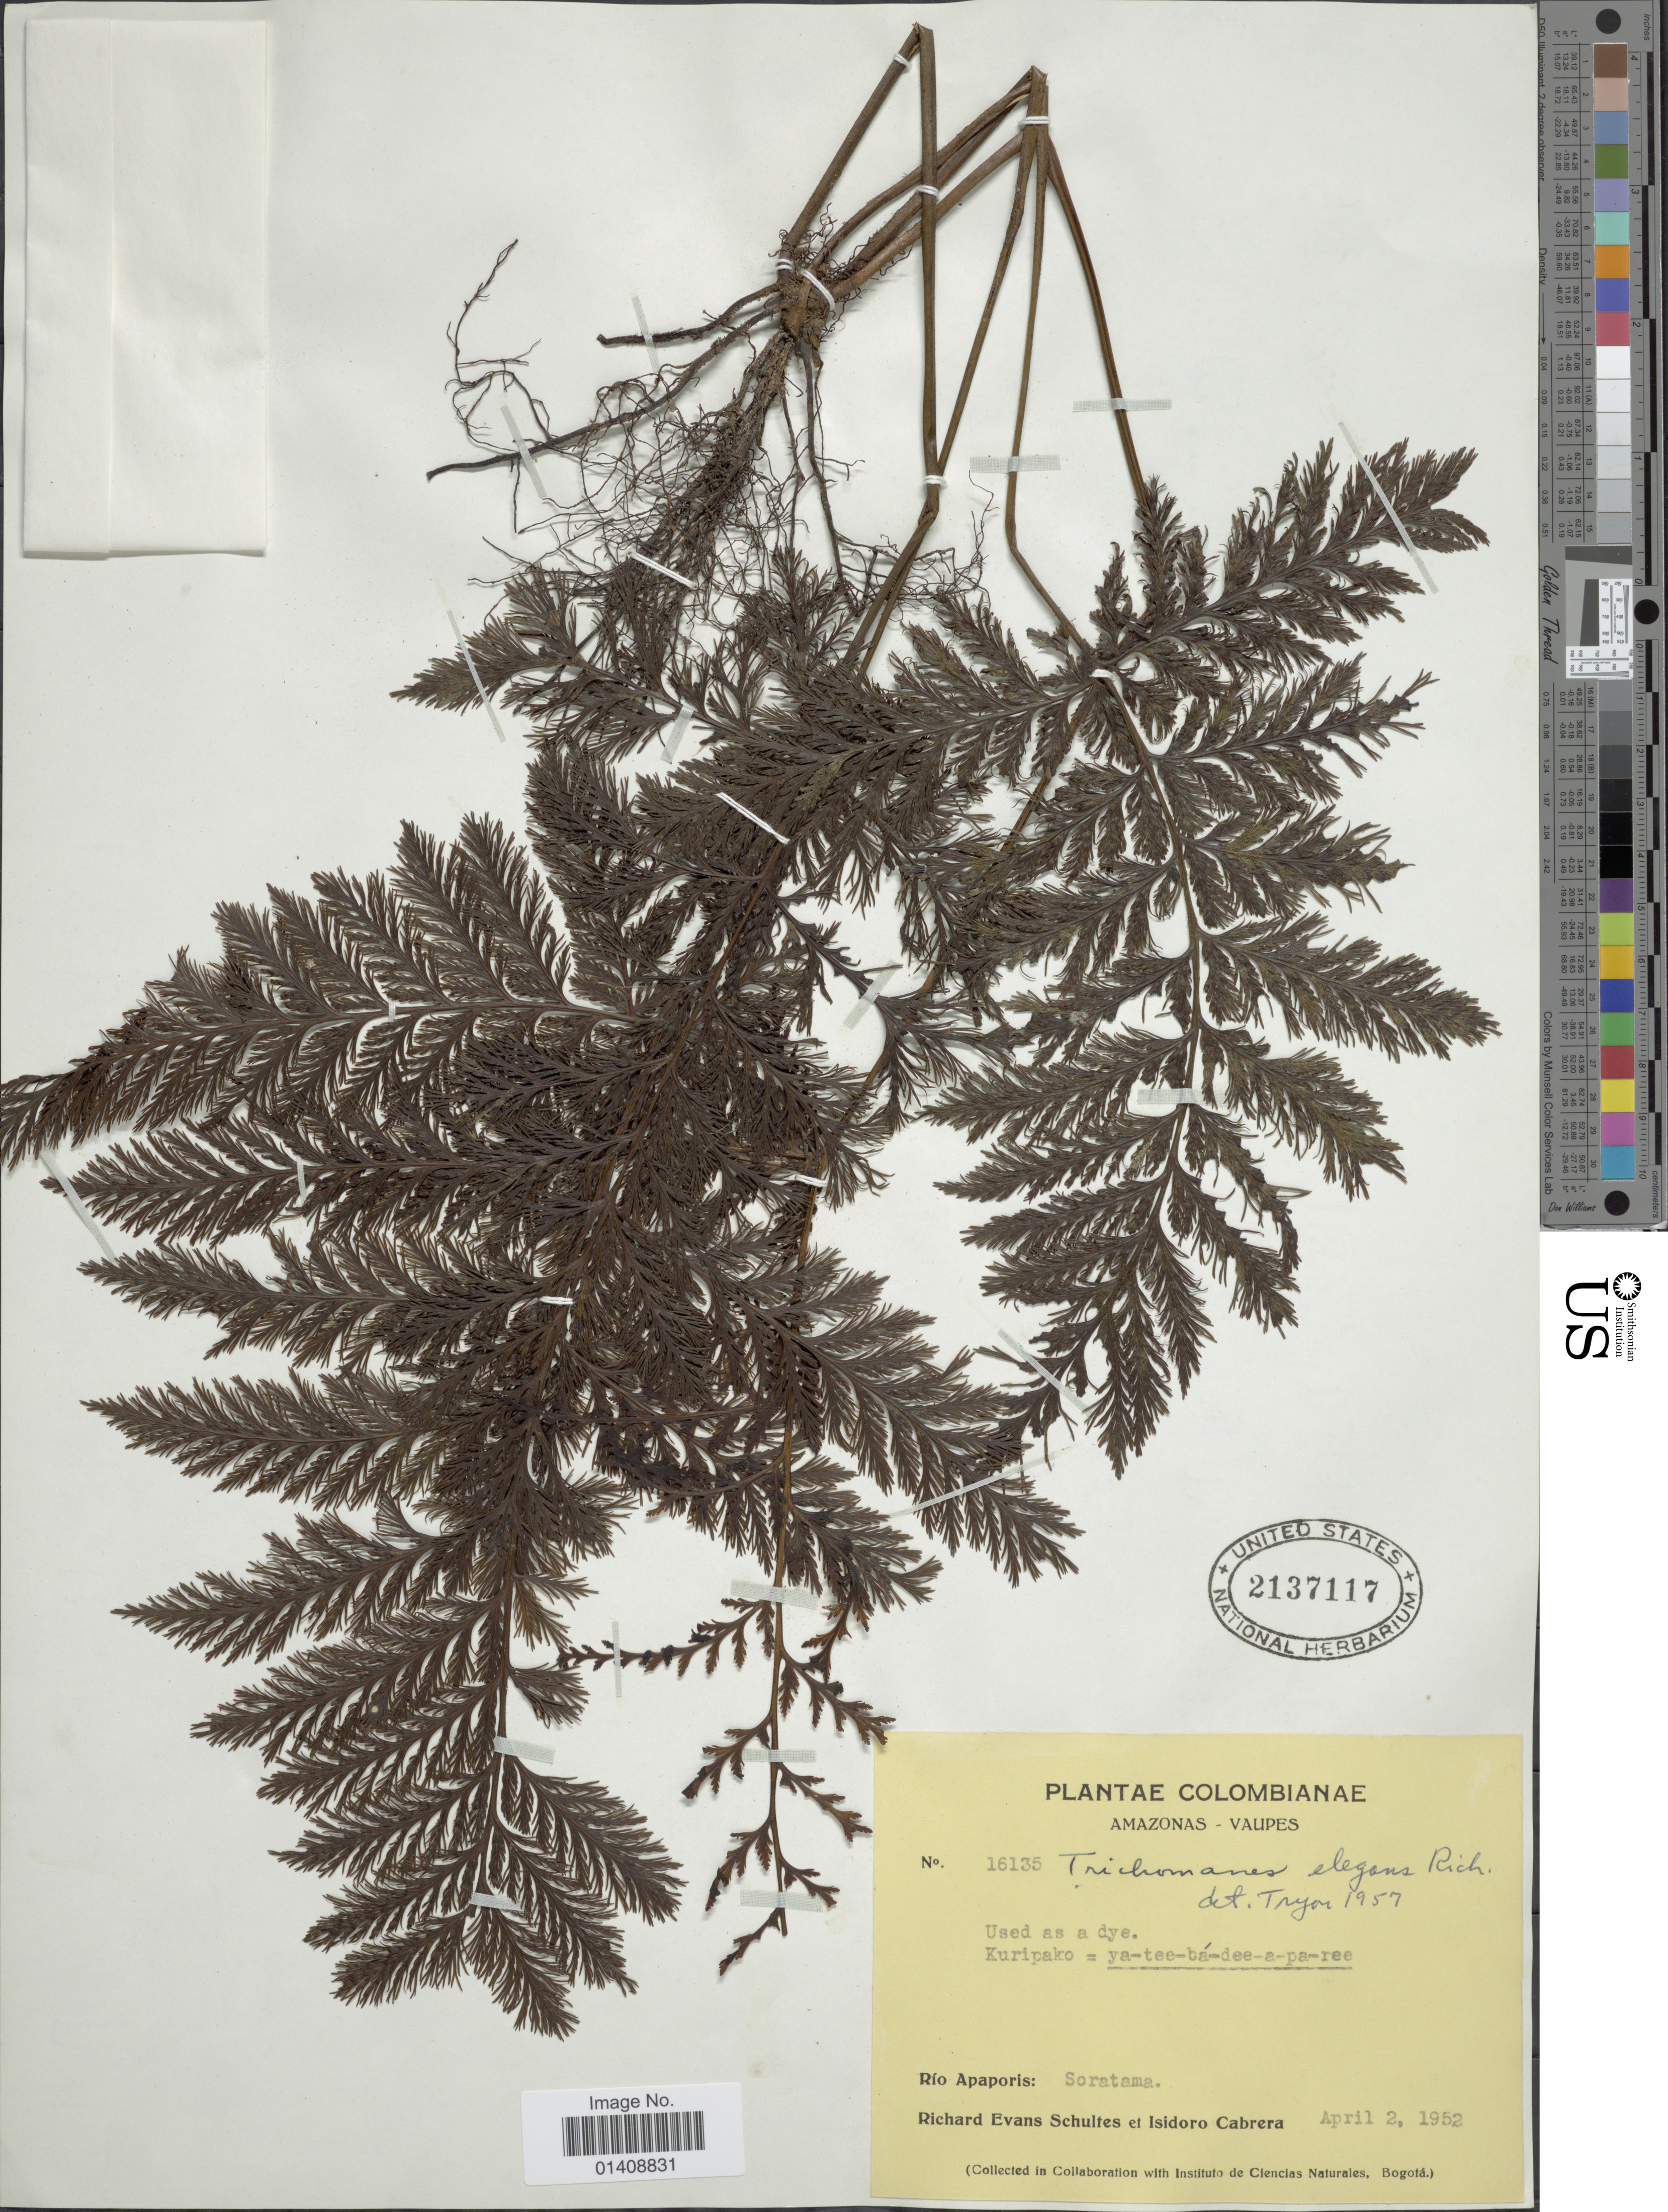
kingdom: Plantae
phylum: Tracheophyta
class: Polypodiopsida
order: Hymenophyllales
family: Hymenophyllaceae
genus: Trichomanes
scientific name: Trichomanes elegans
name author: Rich.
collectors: R. E. Schultes & I. Cabrera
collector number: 16135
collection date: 1952-04-02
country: Colombia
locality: Amazonas-Vaupes. Rio Apaporis: Soratama.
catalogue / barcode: US 2137117